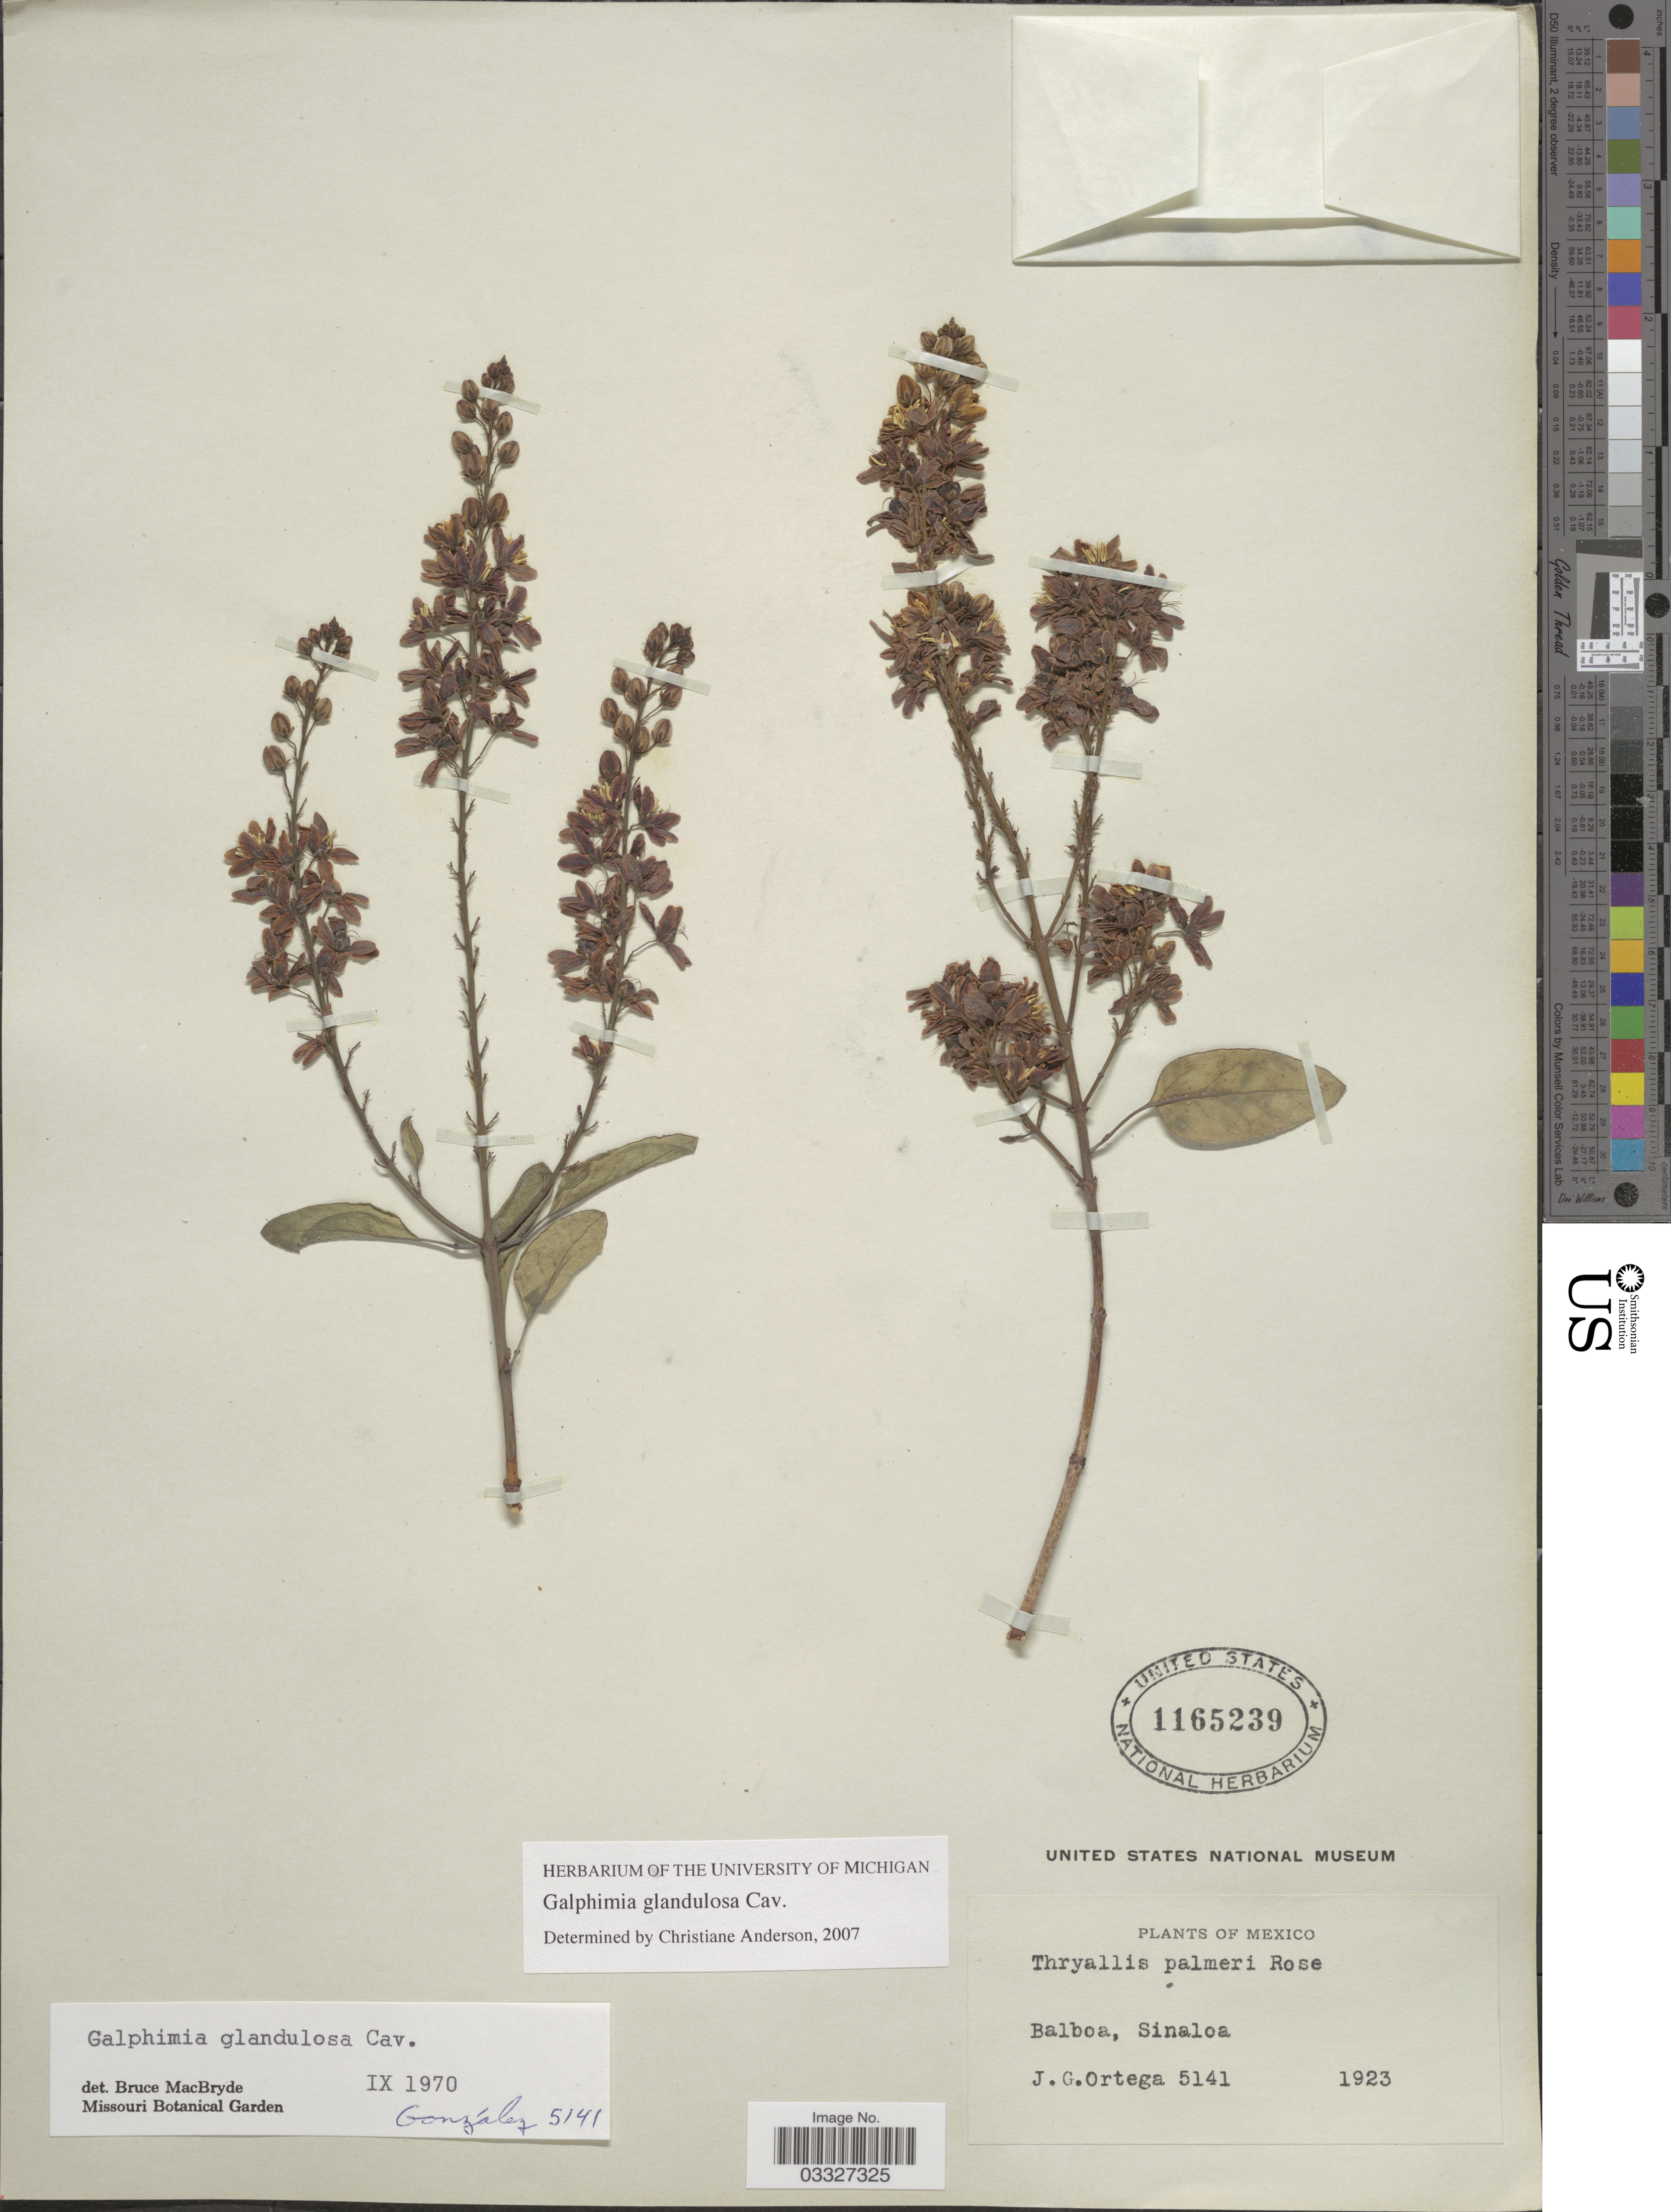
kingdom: Plantae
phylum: Tracheophyta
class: Magnoliopsida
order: Malpighiales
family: Malpighiaceae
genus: Galphimia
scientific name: Galphimia glandulosa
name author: Cav.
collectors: J. Ortega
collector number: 5141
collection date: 1923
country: Mexico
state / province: Sinaloa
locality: Balboa.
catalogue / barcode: US 1165239